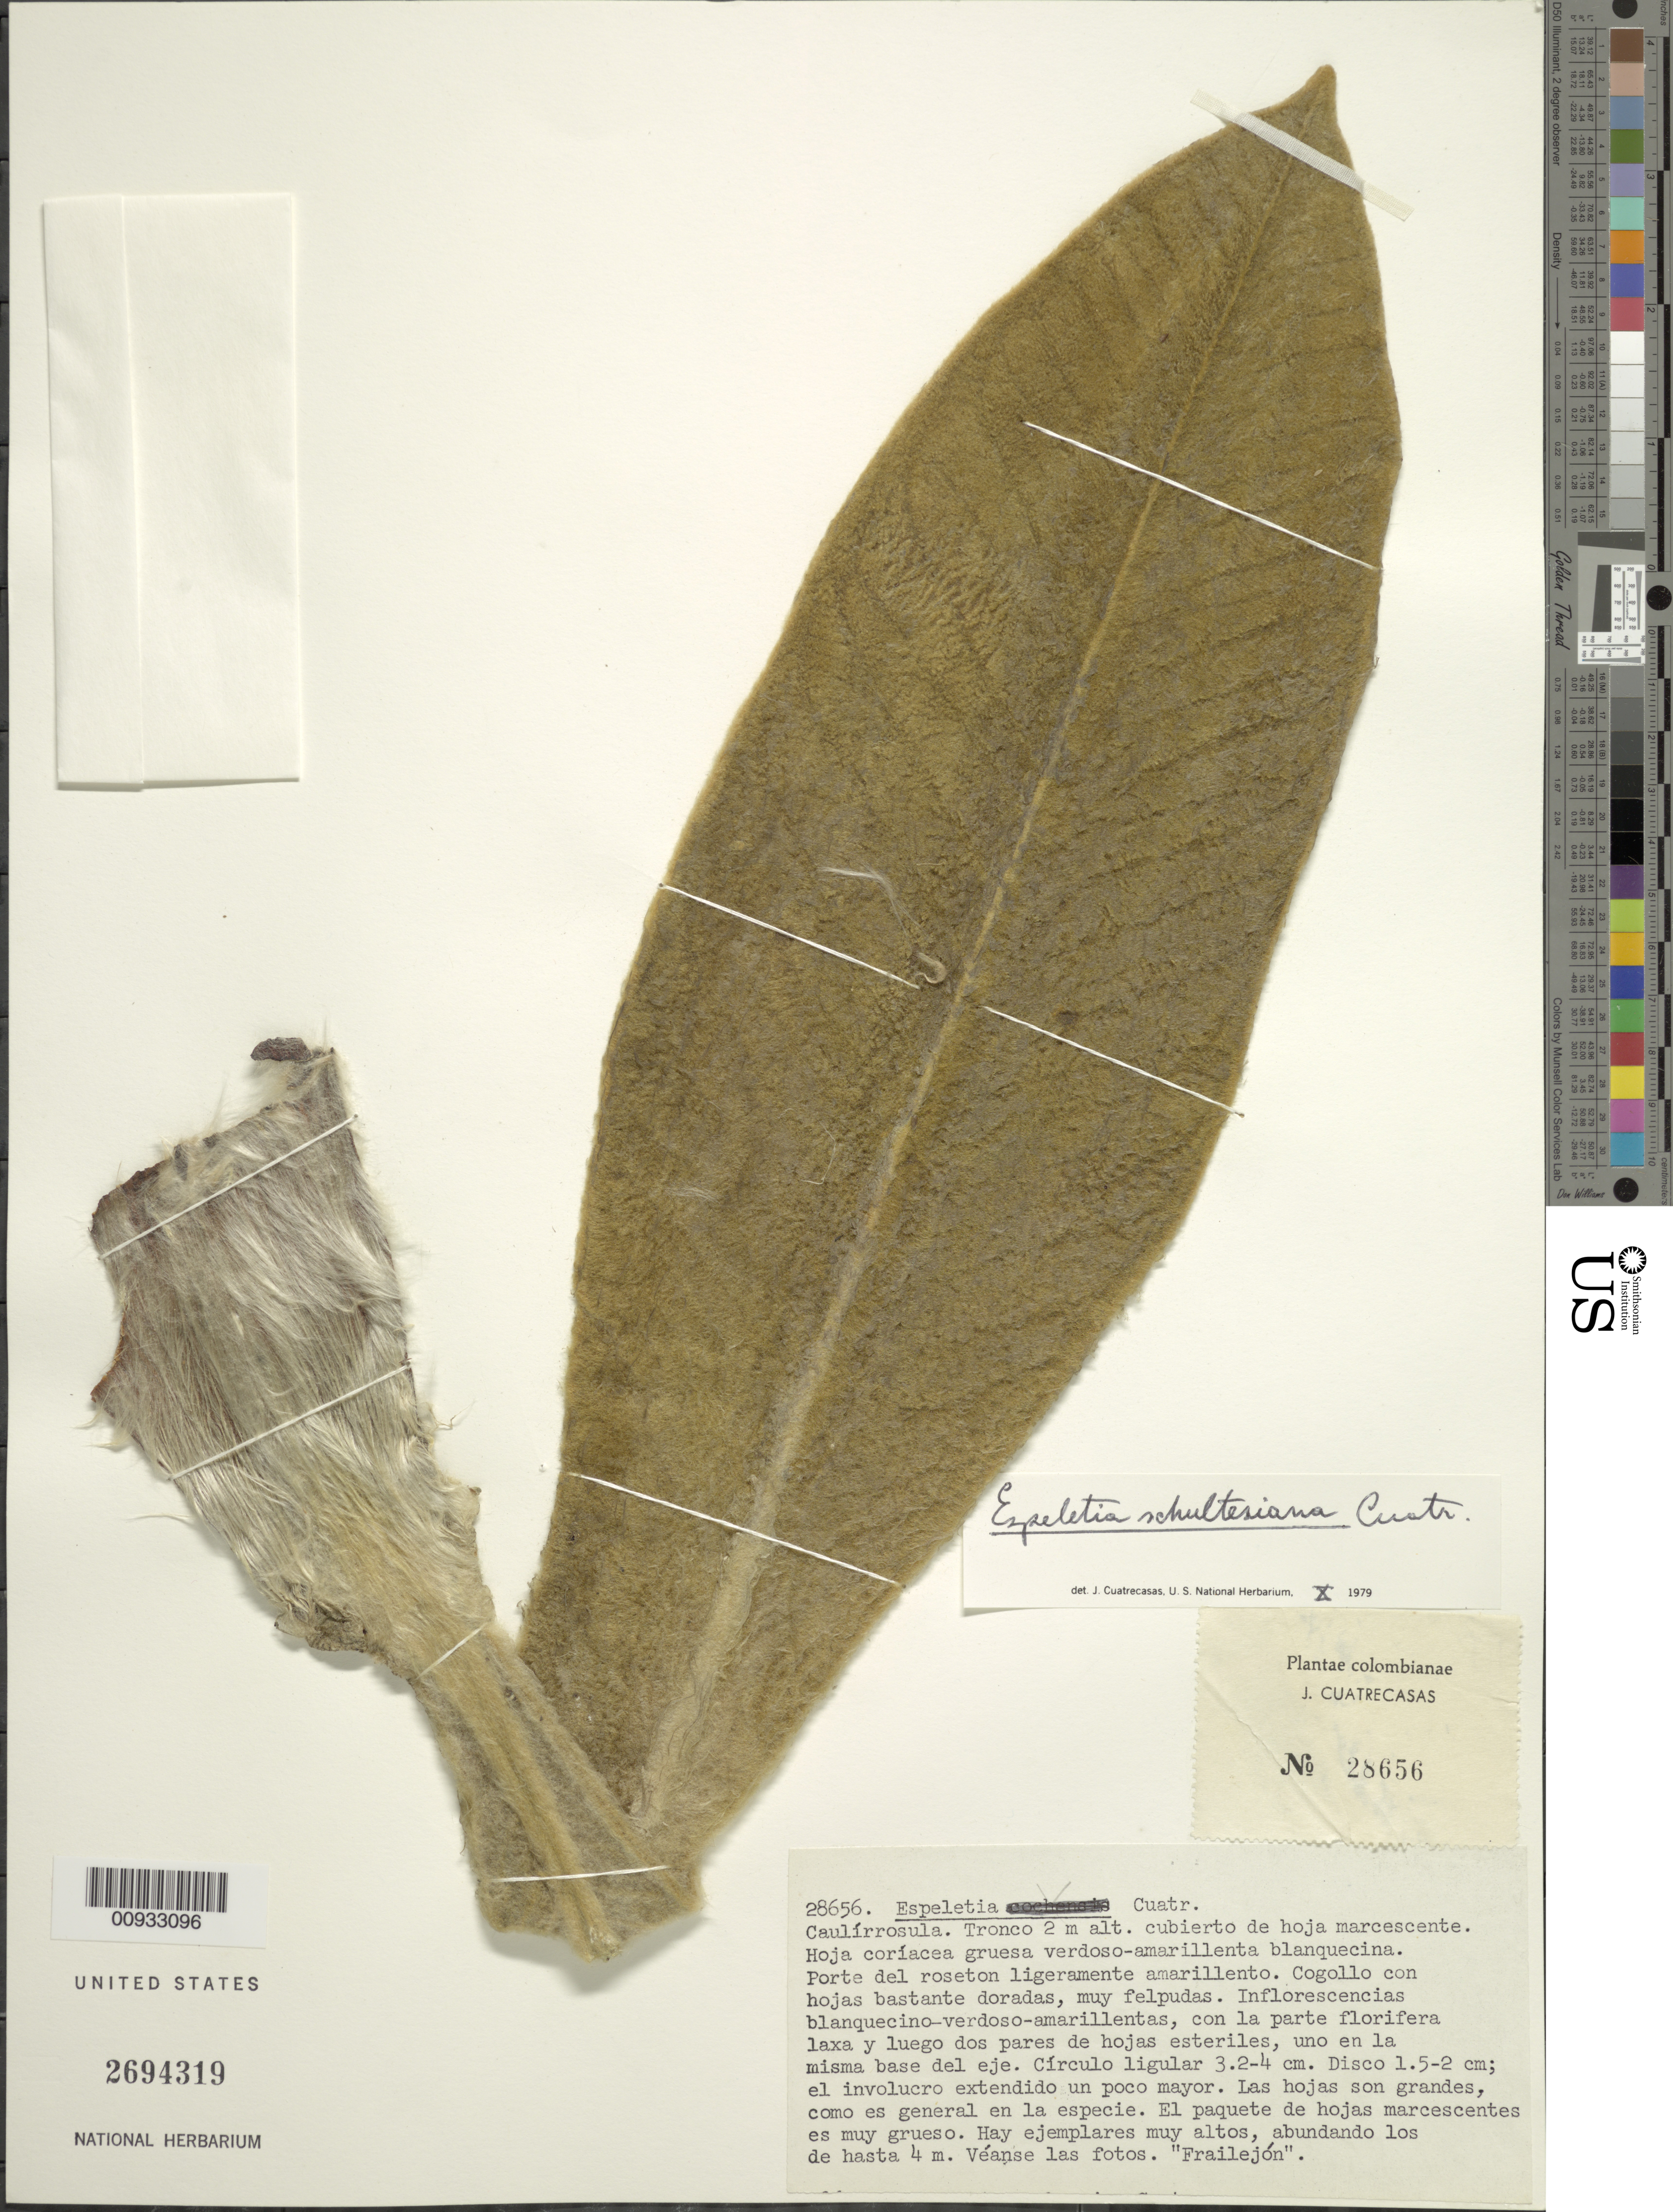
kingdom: Plantae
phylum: Tracheophyta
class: Magnoliopsida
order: Asterales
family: Asteraceae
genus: Espeletia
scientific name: Espeletia schultesiana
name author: Cuatrec.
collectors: J. Cuatrecasas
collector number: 28656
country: Colombia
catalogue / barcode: US 2694319